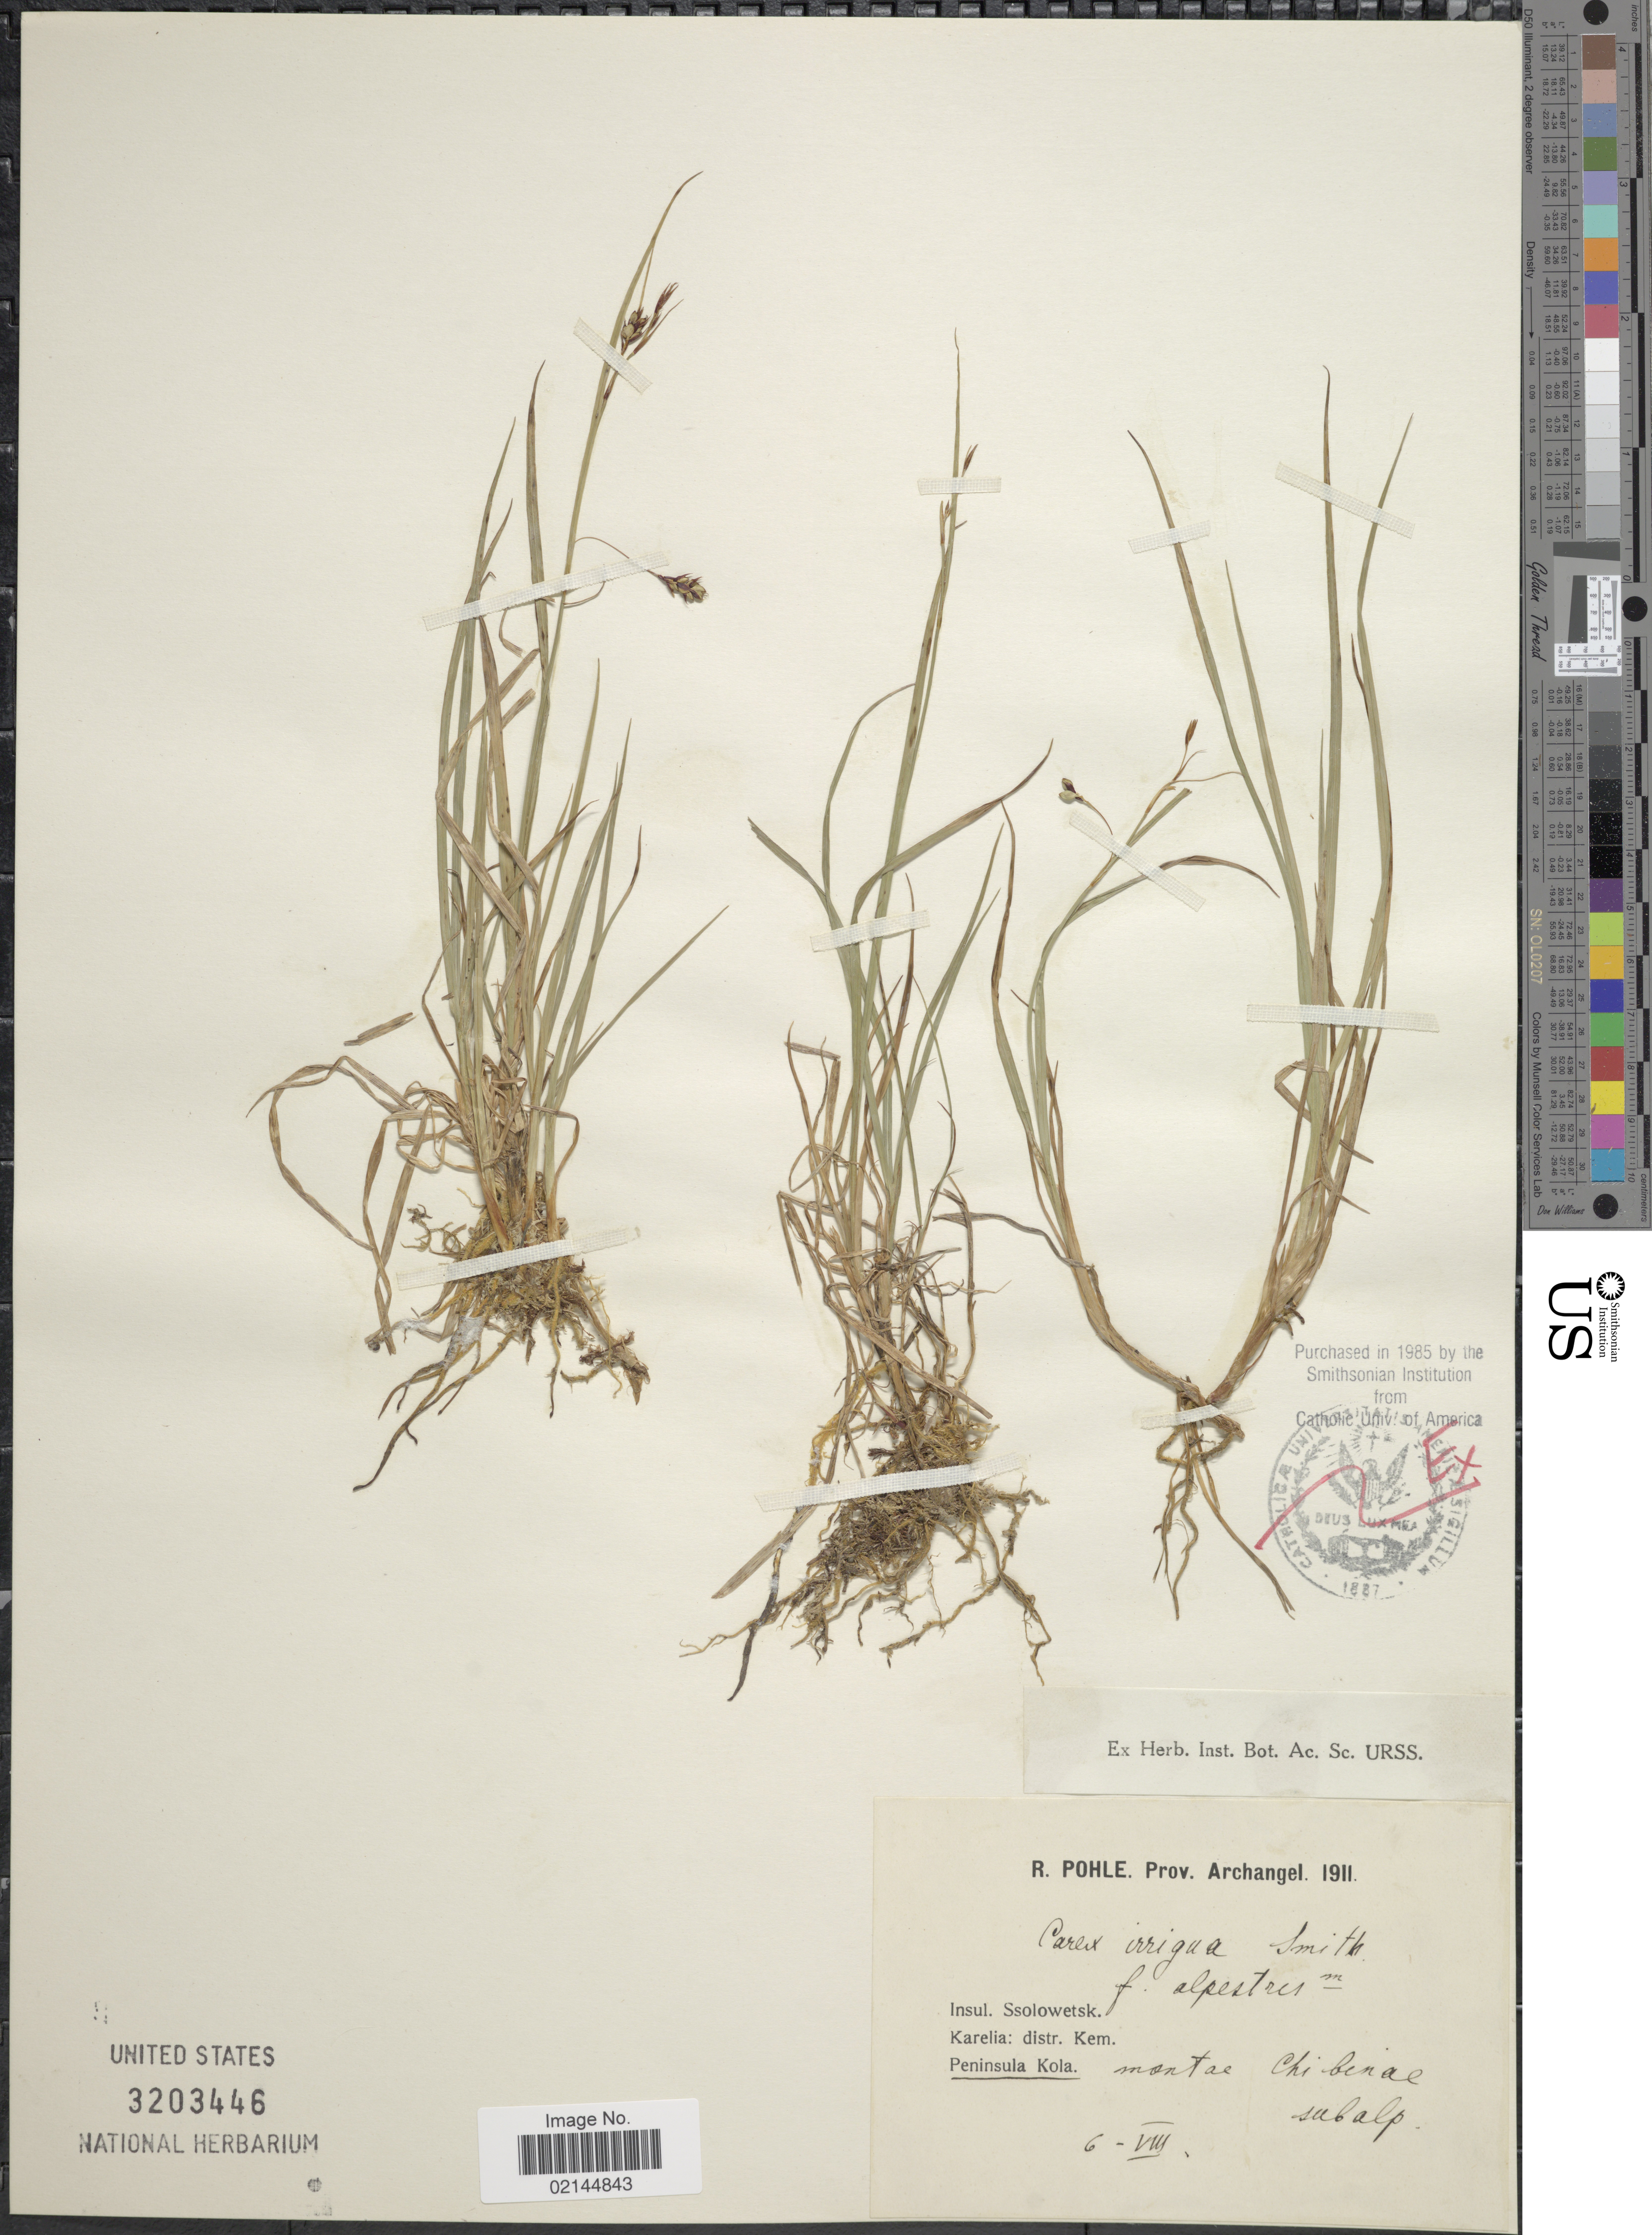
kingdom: Plantae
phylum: Tracheophyta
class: Liliopsida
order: Poales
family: Cyperaceae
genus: Carex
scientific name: Carex irrigua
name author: (Wahlenb.) Sm. ex Hoppe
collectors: R. Pohle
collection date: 1911-08-06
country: Russian Federation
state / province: Karelia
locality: Prov. Archangel. Insul. Ssolowetsk. Karelia: distr. Kem. Peninsula Kola. Montae Chibenae subalp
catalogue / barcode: US 3203446